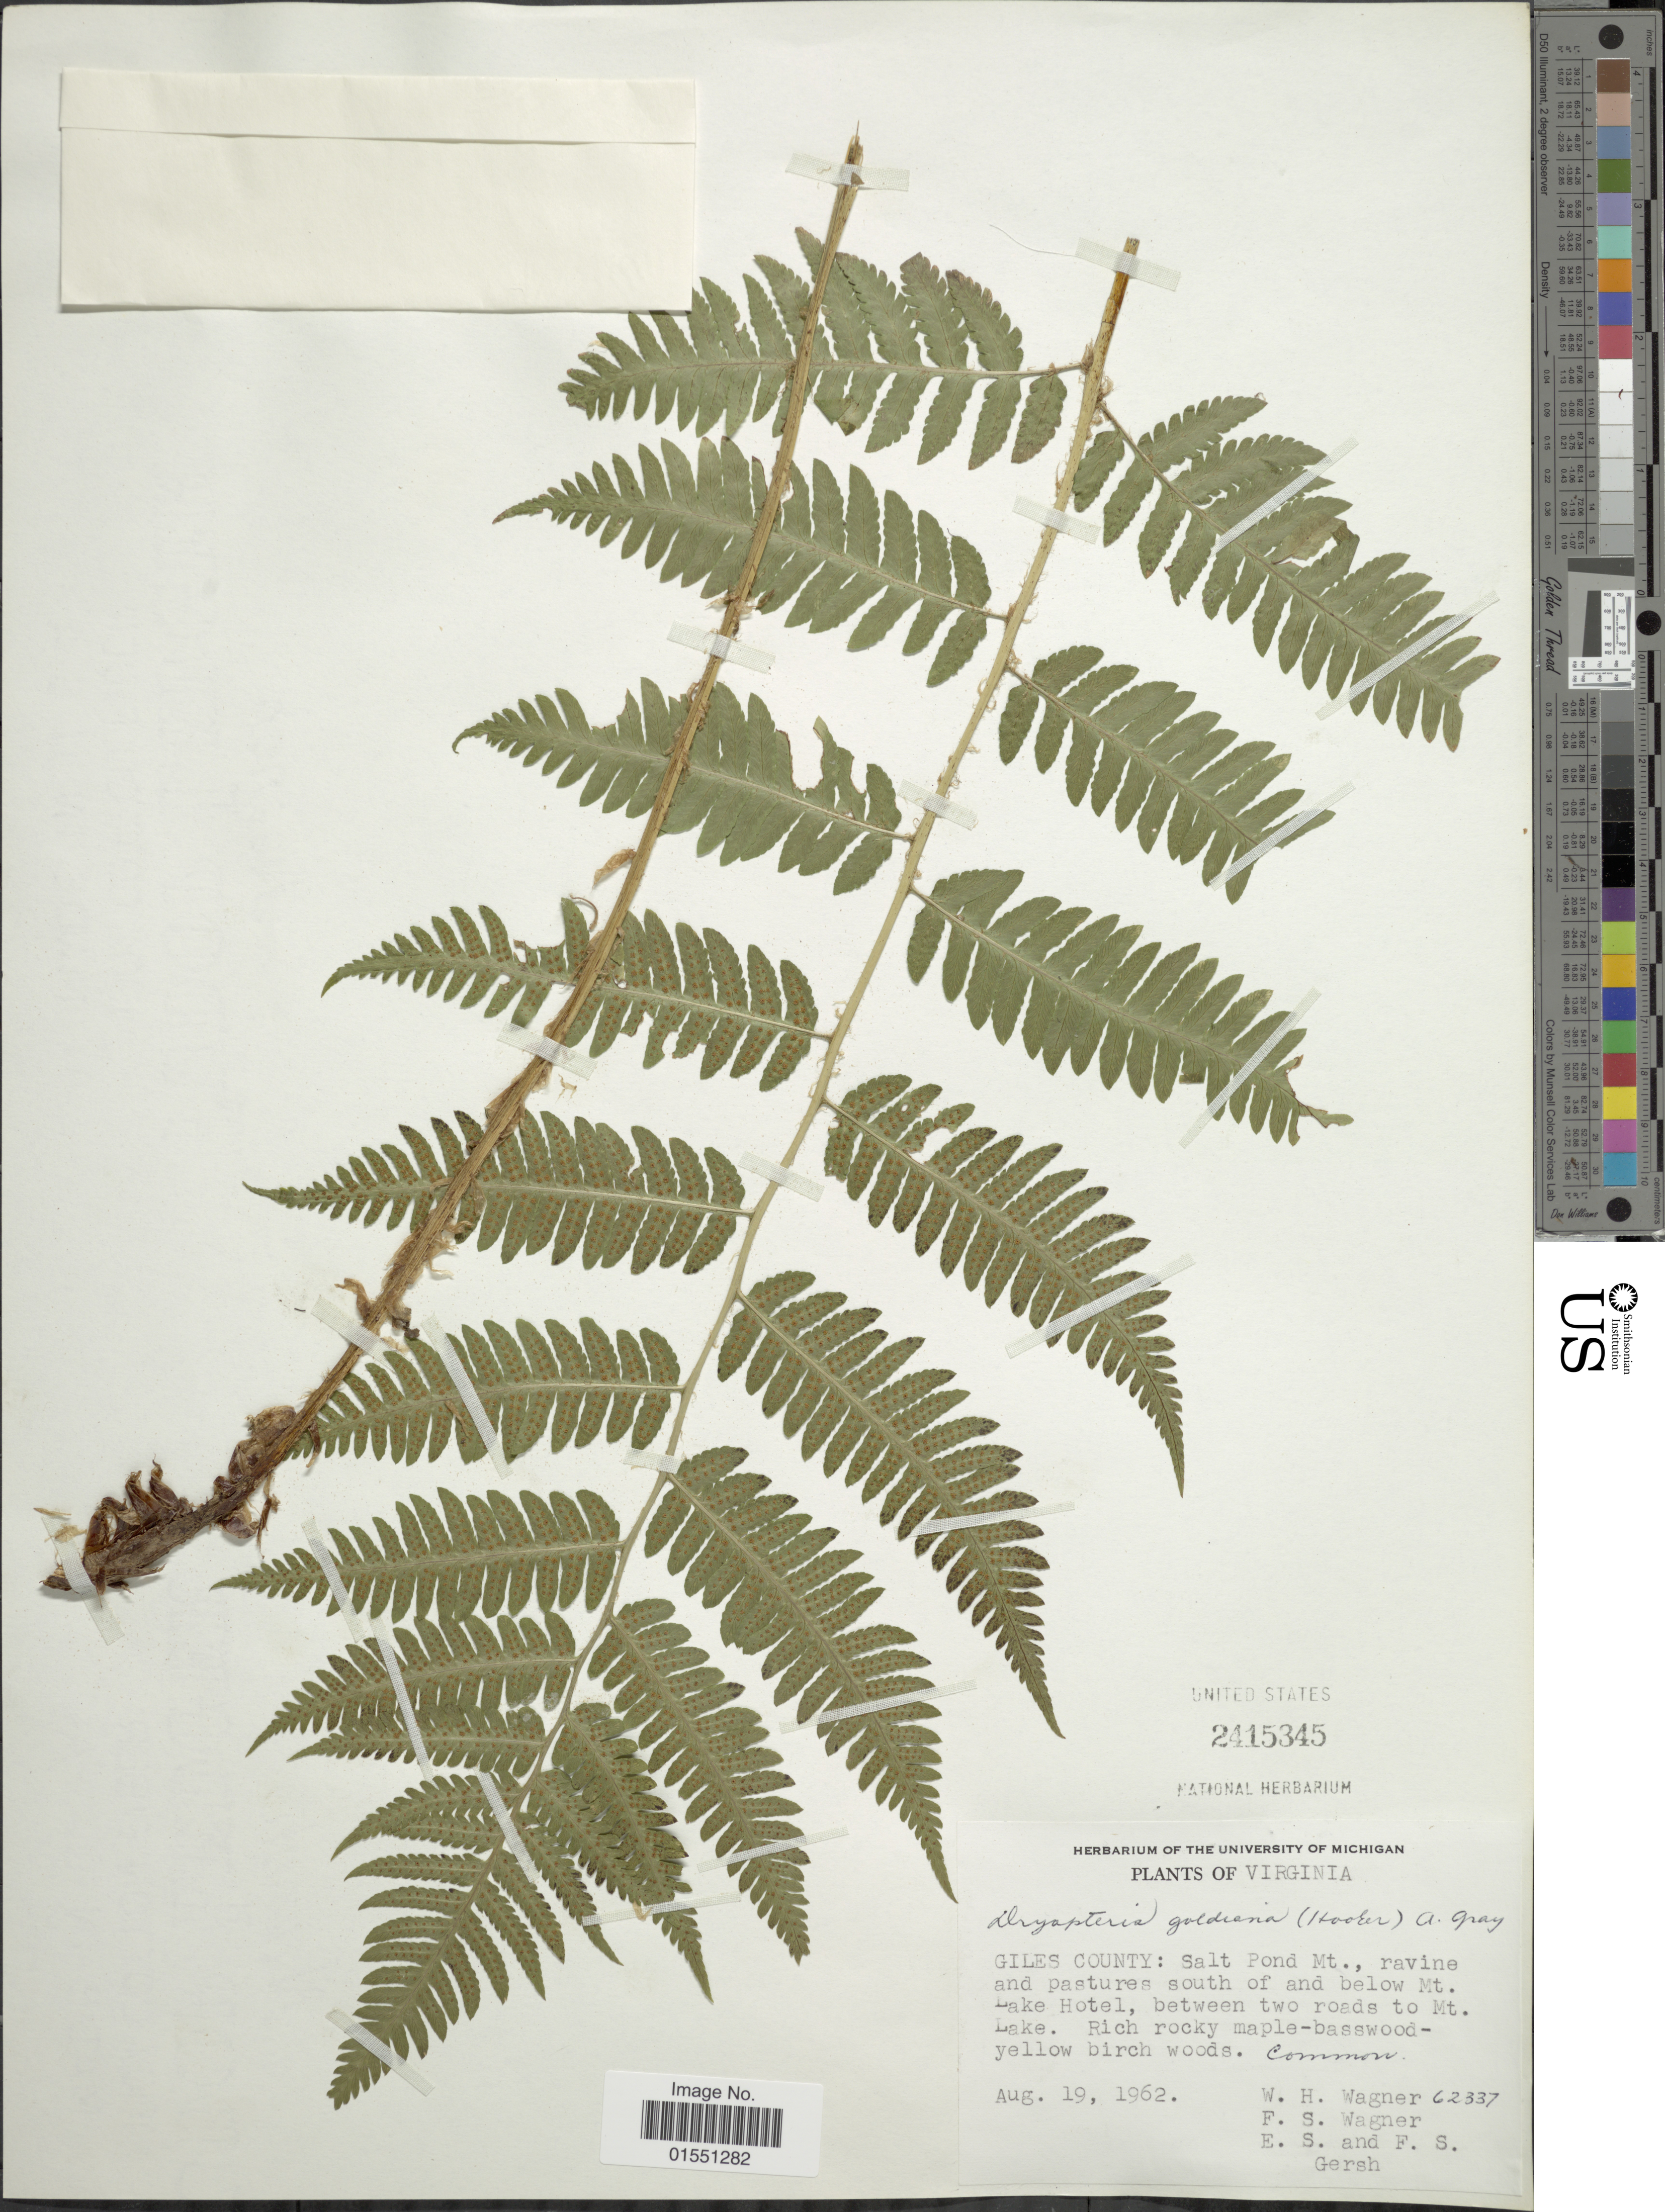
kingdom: Plantae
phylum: Tracheophyta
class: Polypodiopsida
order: Polypodiales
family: Dryopteridaceae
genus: Dryopteris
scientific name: Dryopteris goldiana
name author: (Hook. ex Goldie) A. Gray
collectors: W. H. Wagner, F. S. Wagner, E. Gersh & F. Gersh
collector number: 62337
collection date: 1962-08-19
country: United States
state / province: Virginia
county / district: Giles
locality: Salt Pond Mt., ravine and pastures south of and below Mt. Lake Hotel, between two roads to Mt. Lake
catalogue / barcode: US 2415345